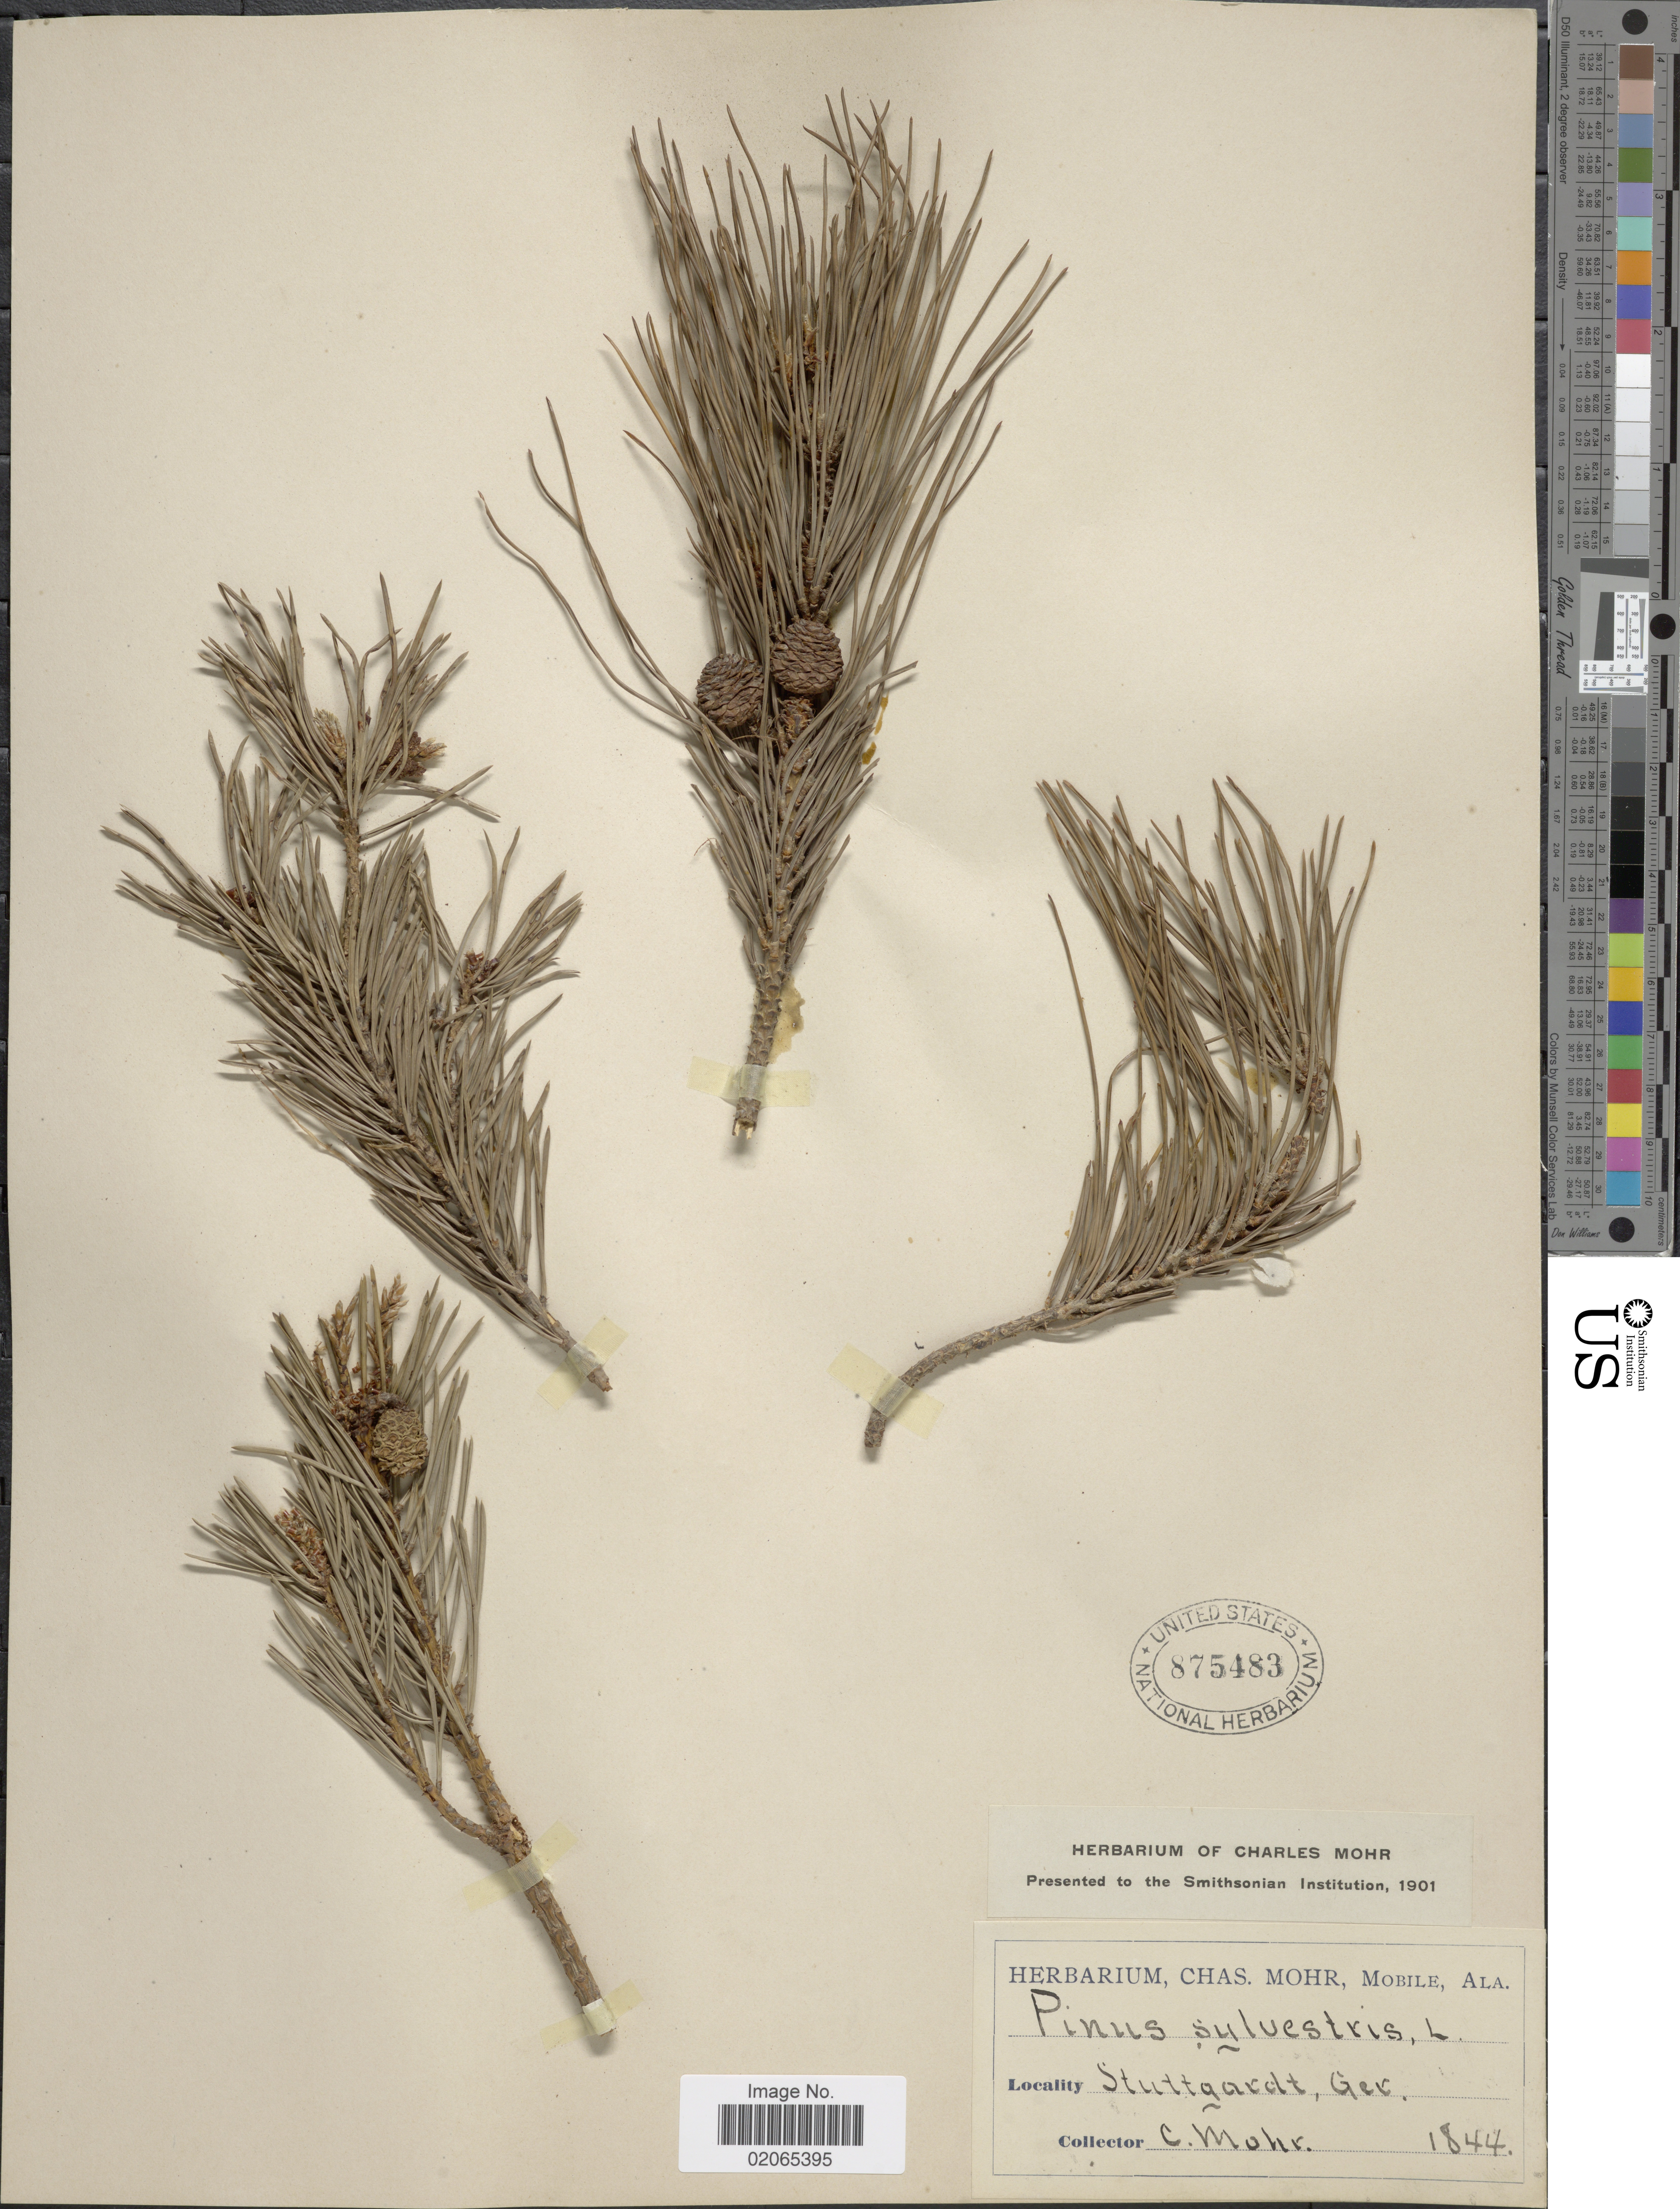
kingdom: Plantae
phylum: Tracheophyta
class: Pinopsida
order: Pinales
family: Taxaceae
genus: Taxus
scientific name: Taxus yunnanensis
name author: W.C. Cheng & L.K. Fu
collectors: C. T. Mohr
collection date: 1844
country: Germany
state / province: Baden-Württemberg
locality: Stuttgardt, Ger.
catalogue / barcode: US 875483